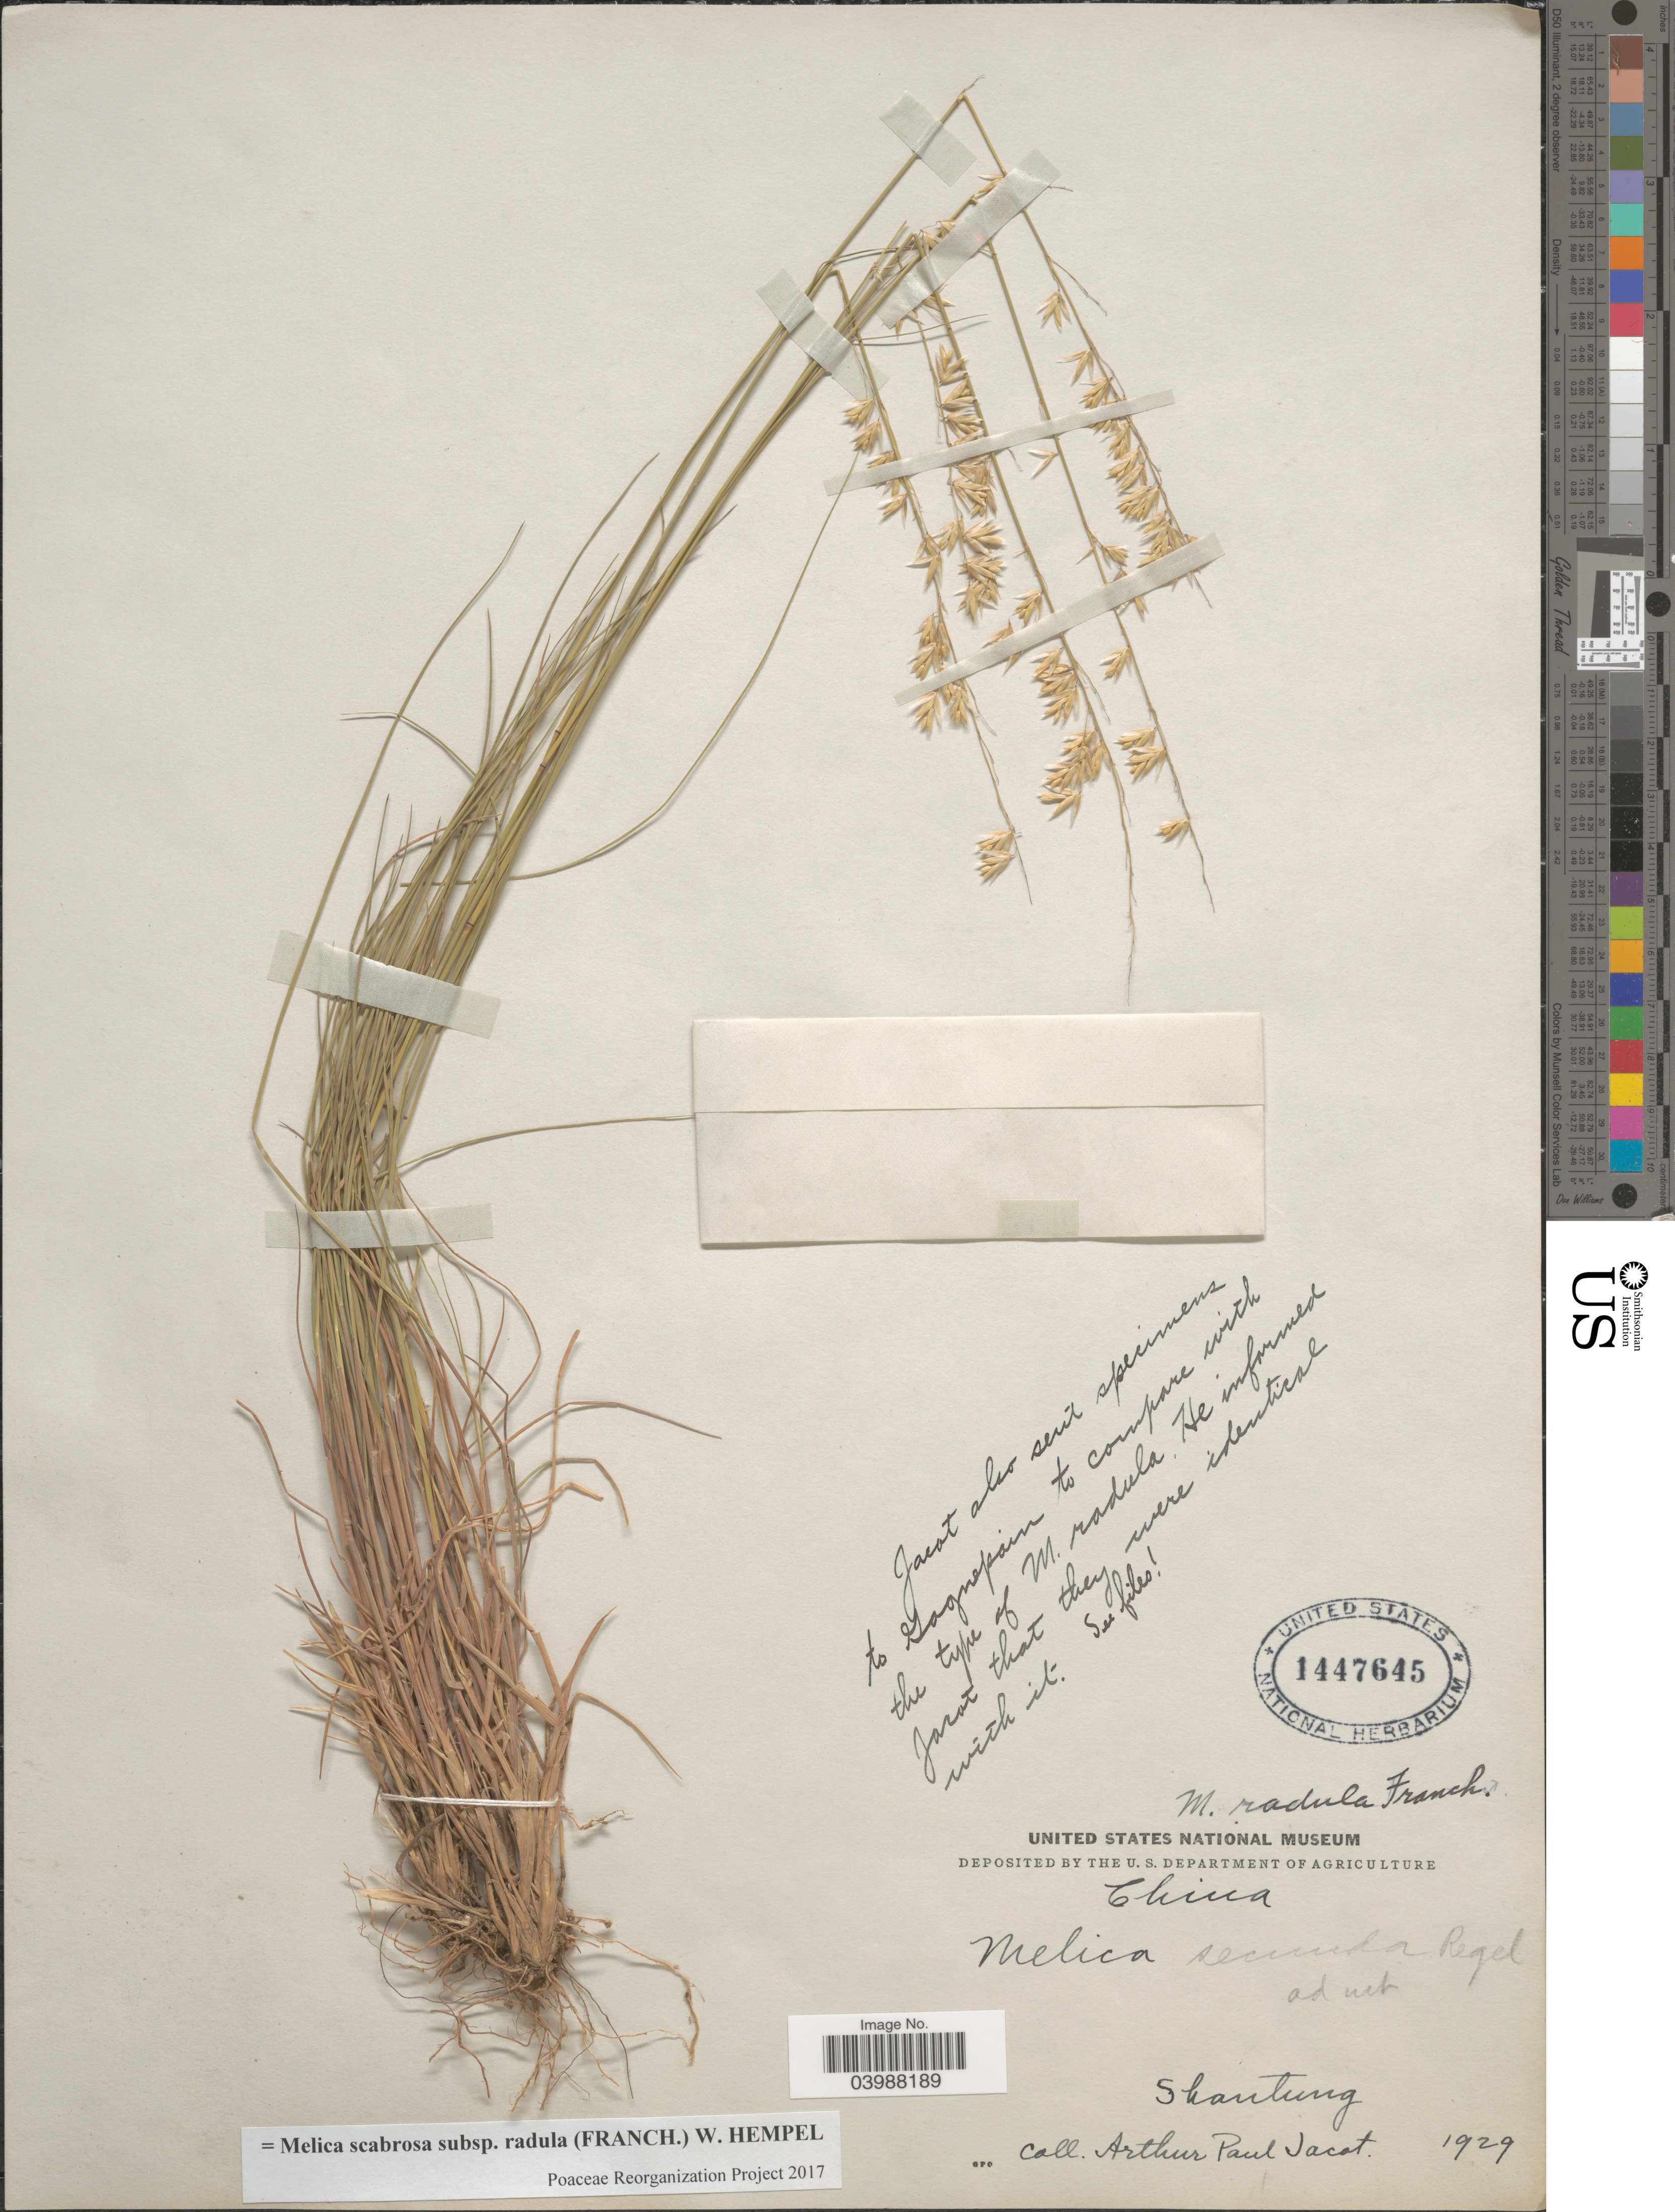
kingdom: Plantae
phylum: Tracheophyta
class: Liliopsida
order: Poales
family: Poaceae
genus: Melica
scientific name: Melica scabrosa subsp. radula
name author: (Franch.) W. Hempel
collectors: A. Jacot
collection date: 1929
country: China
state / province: Shandong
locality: Shantung.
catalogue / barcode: US 1447645